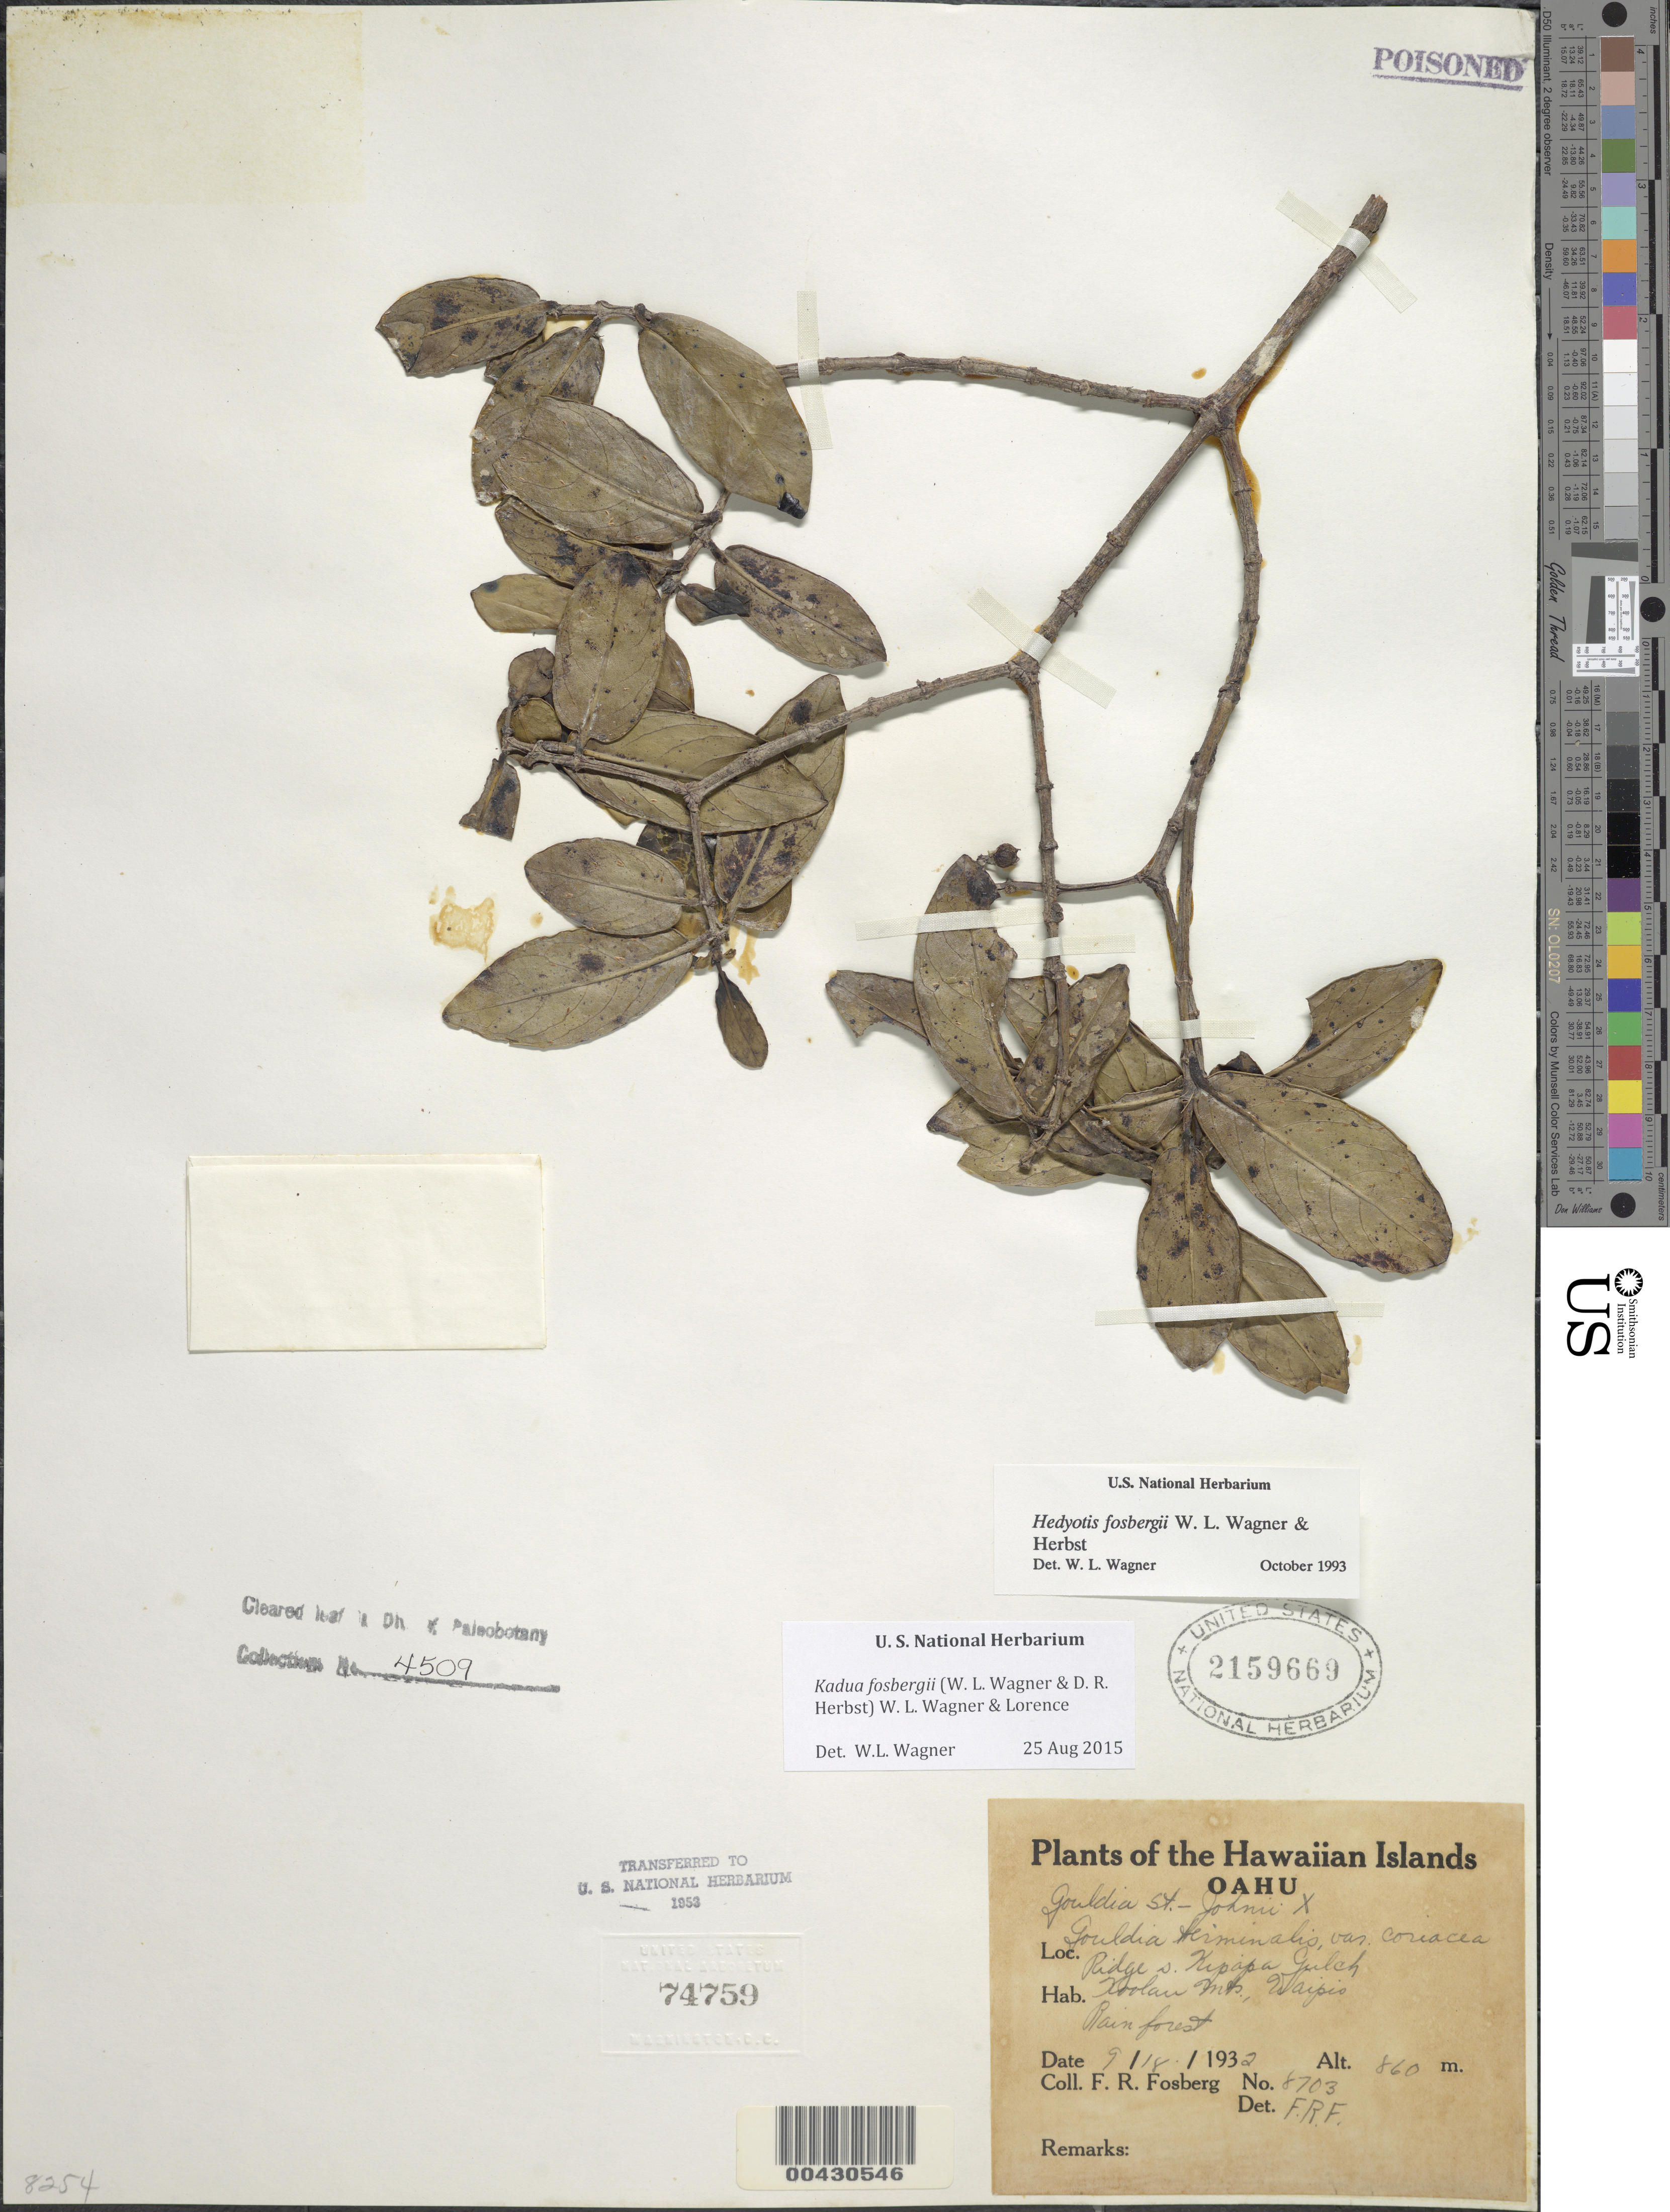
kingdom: Plantae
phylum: Tracheophyta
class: Magnoliopsida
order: Gentianales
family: Rubiaceae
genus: Kadua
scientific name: Kadua fosbergii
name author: (W.L. Wagner & D.R. Herbst) W.L. Wagner & Lorence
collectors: F. R. Fosberg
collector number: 8703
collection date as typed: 18 Sep 1932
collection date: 1932-09-18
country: United States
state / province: Hawaii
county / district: Honolulu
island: Oahu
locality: ridge south Kipapa Gulch, Koolau Mts., Waipio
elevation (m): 860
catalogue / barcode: US 2159669